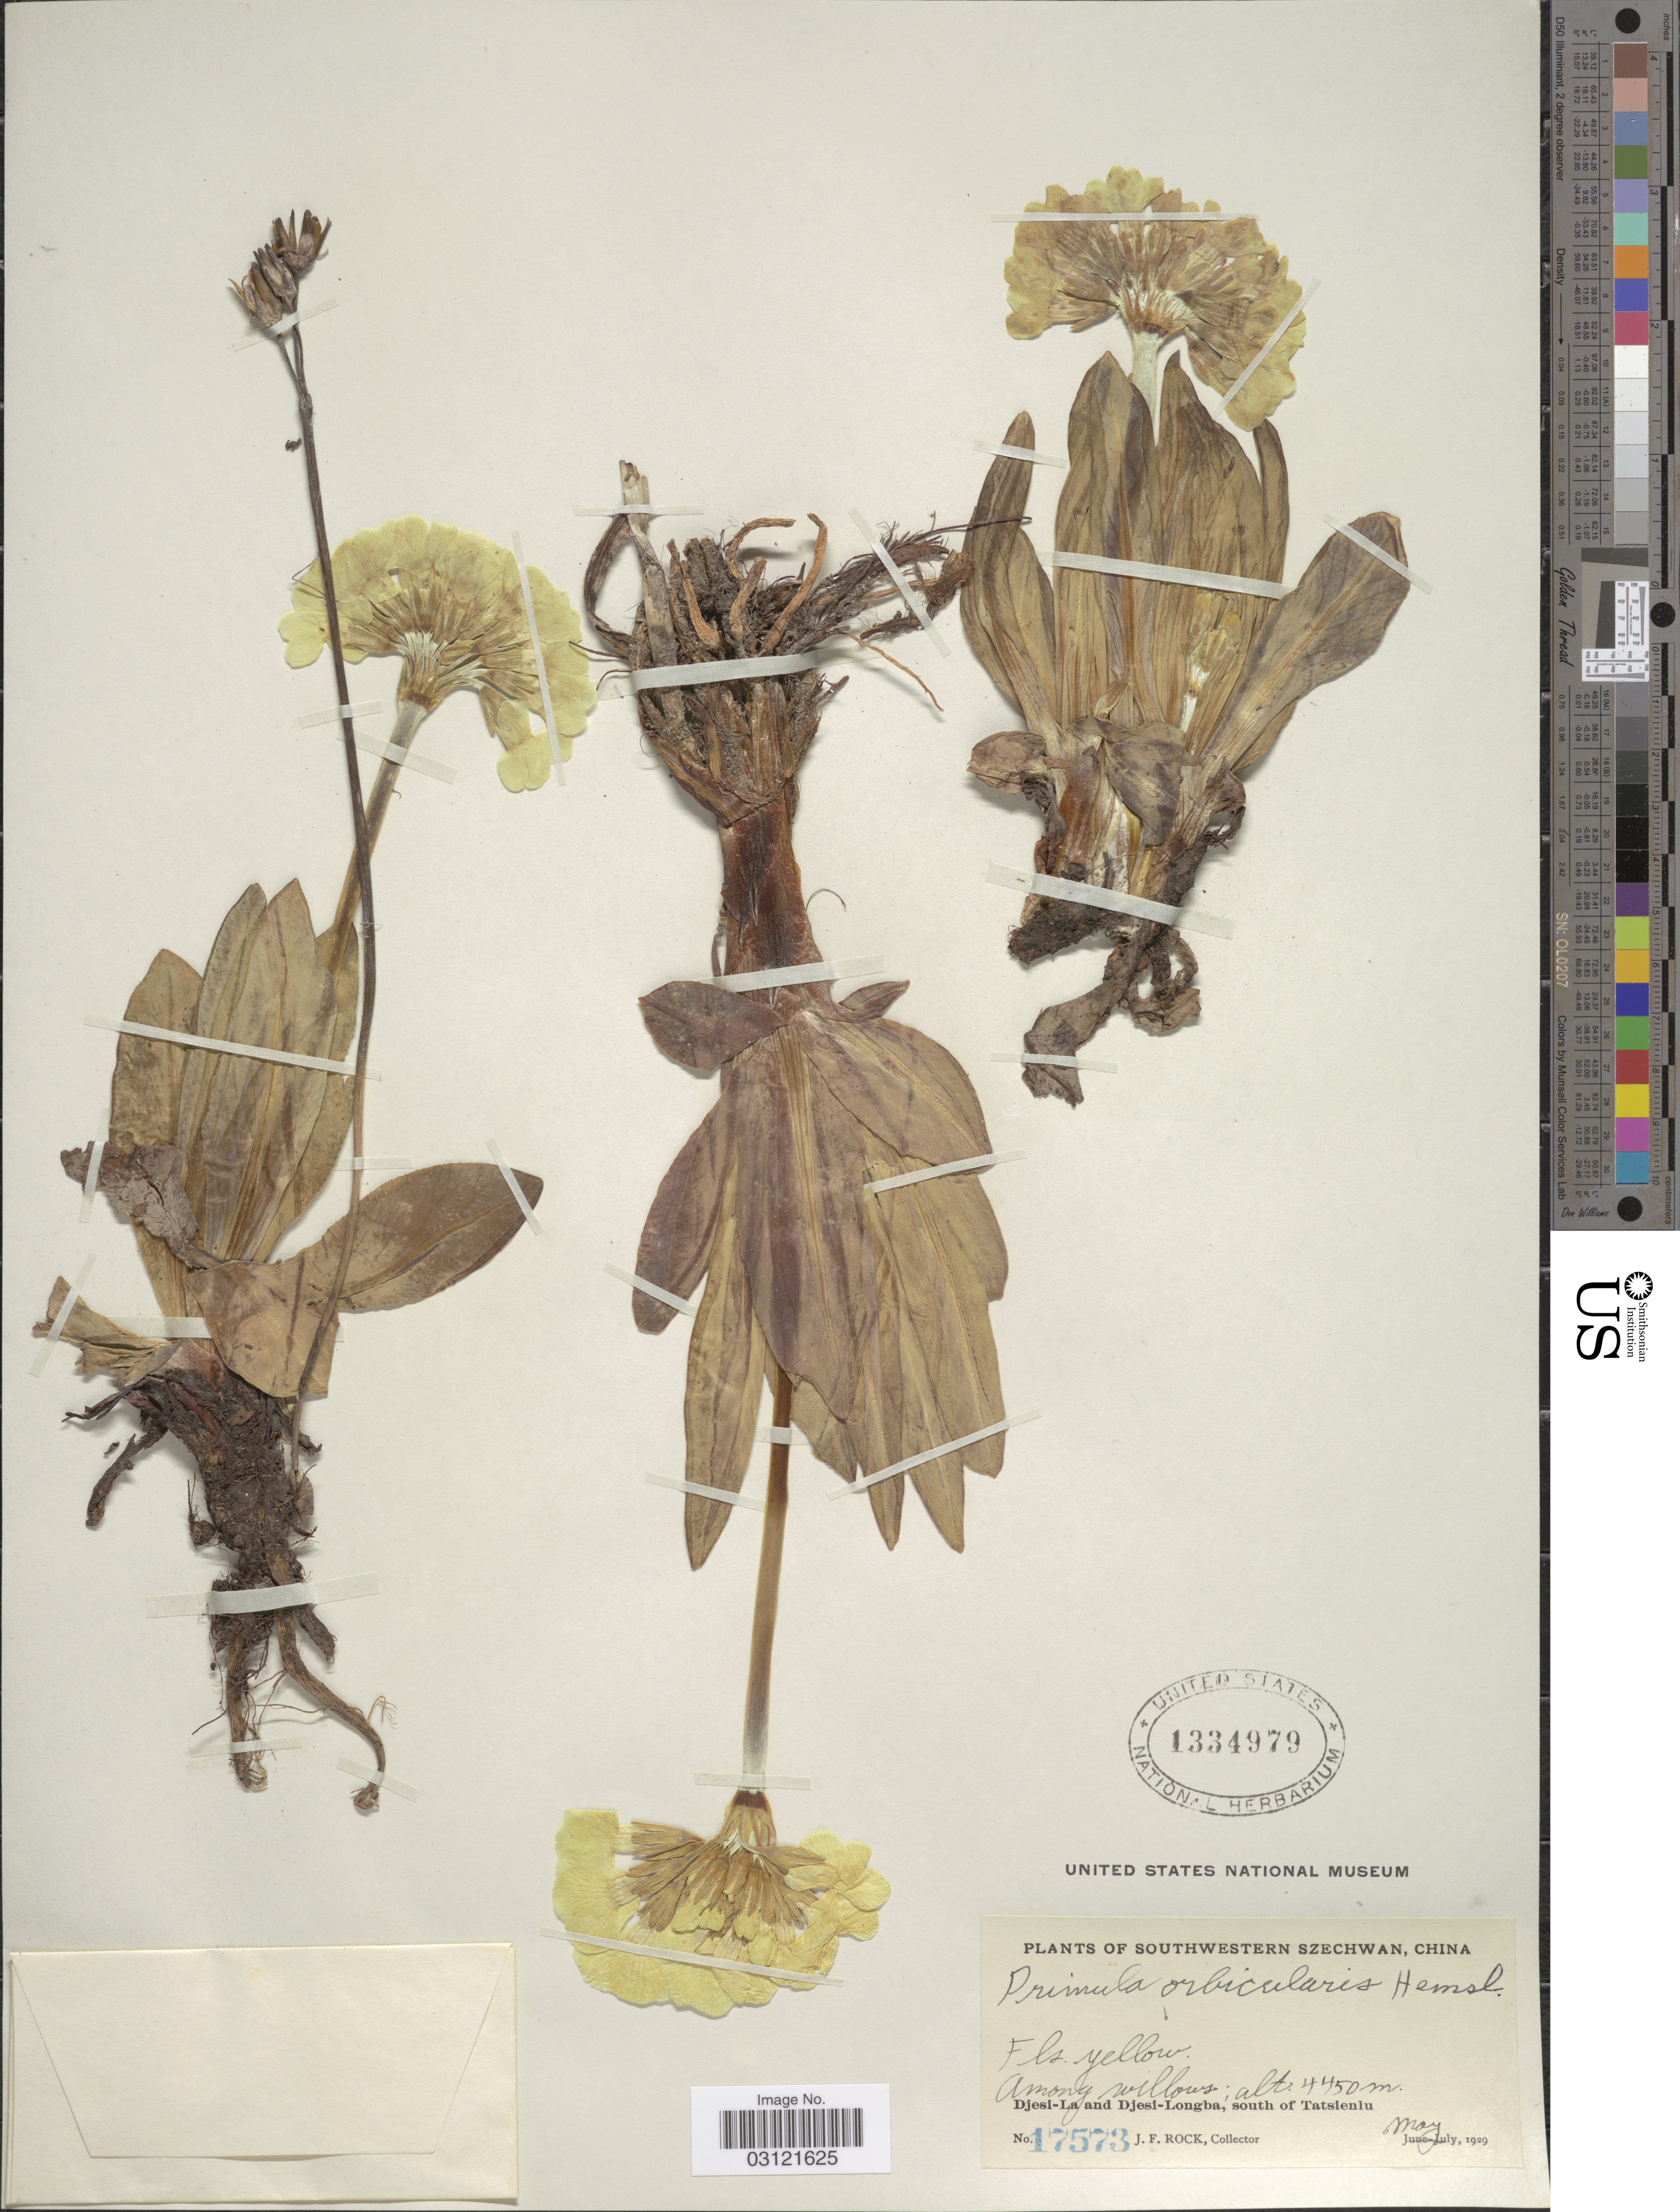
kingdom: Plantae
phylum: Tracheophyta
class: Magnoliopsida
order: Ericales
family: Primulaceae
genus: Primula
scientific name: Primula orbicularis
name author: Hemsl.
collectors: J. Rock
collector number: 17573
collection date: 1929-05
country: China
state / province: Sichuan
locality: Southwestern Szechwan, Djesi-La and Djesi-Longba, south of Tatsienlu.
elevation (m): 4450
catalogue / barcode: US 1334979